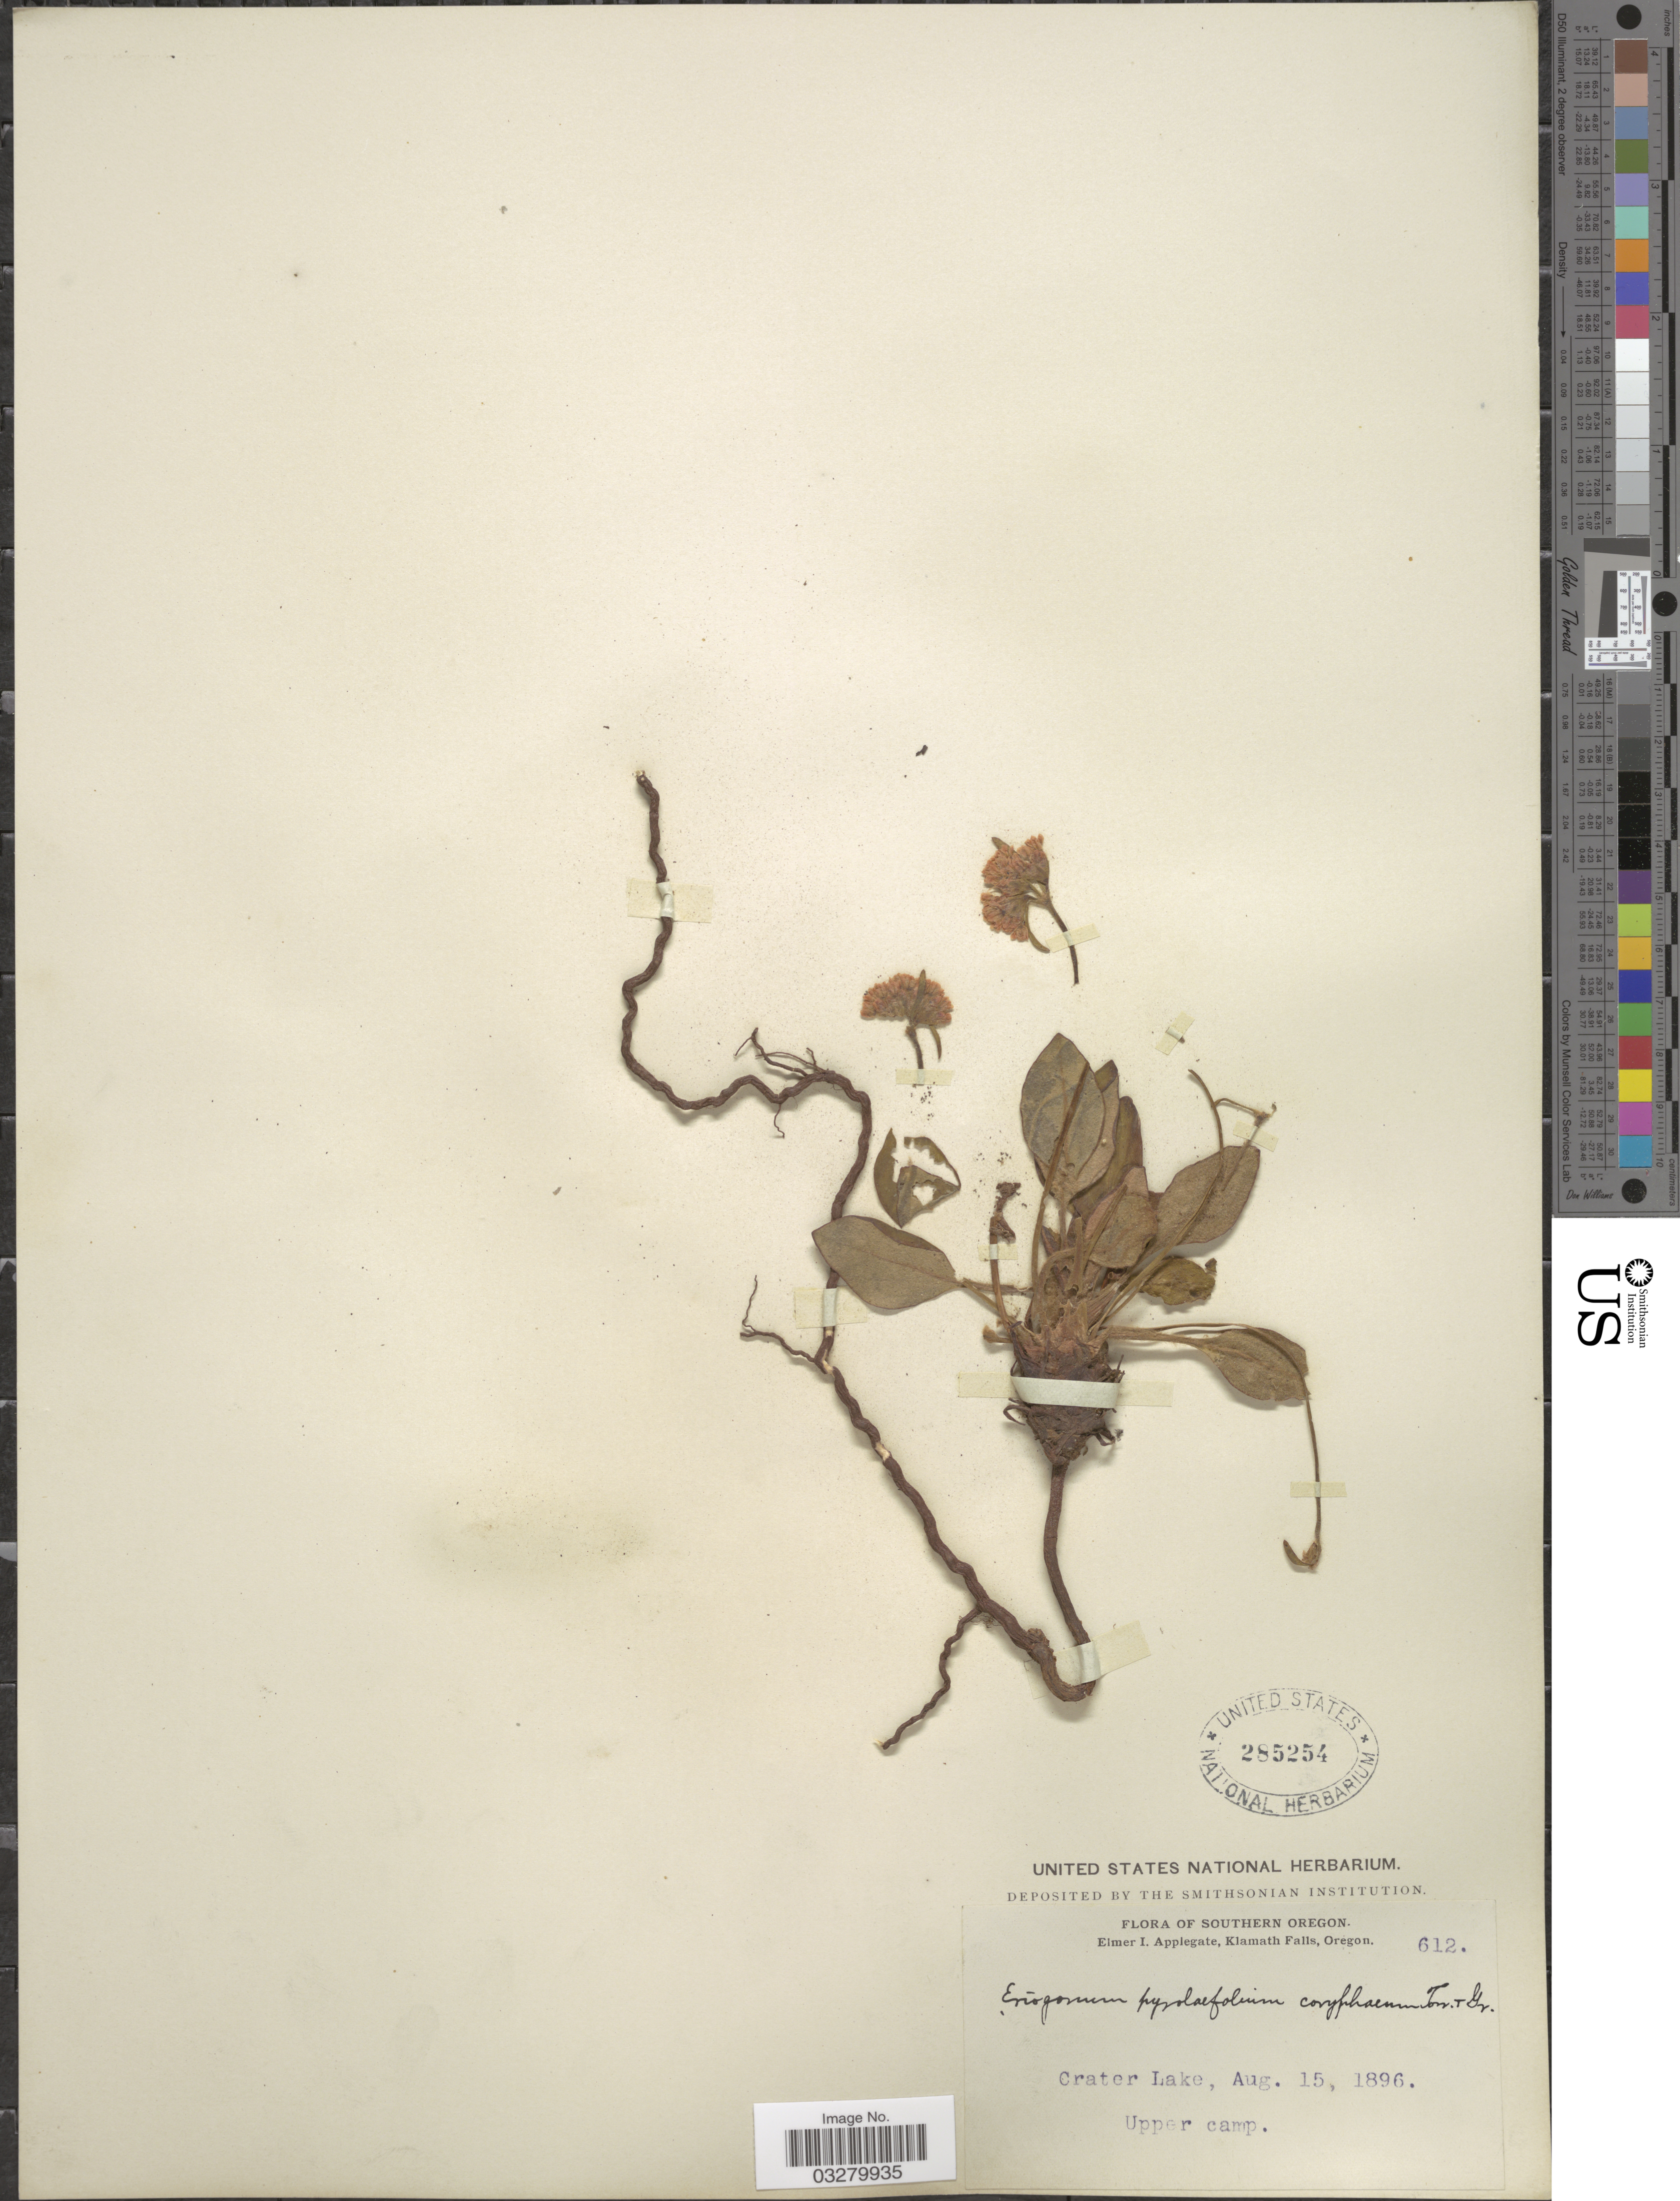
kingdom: Plantae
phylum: Tracheophyta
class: Magnoliopsida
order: Caryophyllales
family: Polygonaceae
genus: Eriogonum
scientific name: Eriogonum pyrolifolium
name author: Hook.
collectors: E. I. Applegate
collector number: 612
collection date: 1896-08-15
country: United States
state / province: Oregon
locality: Southern Oregon. Klamath Falls, Crater Lake. Upper camp.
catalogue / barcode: US 285254